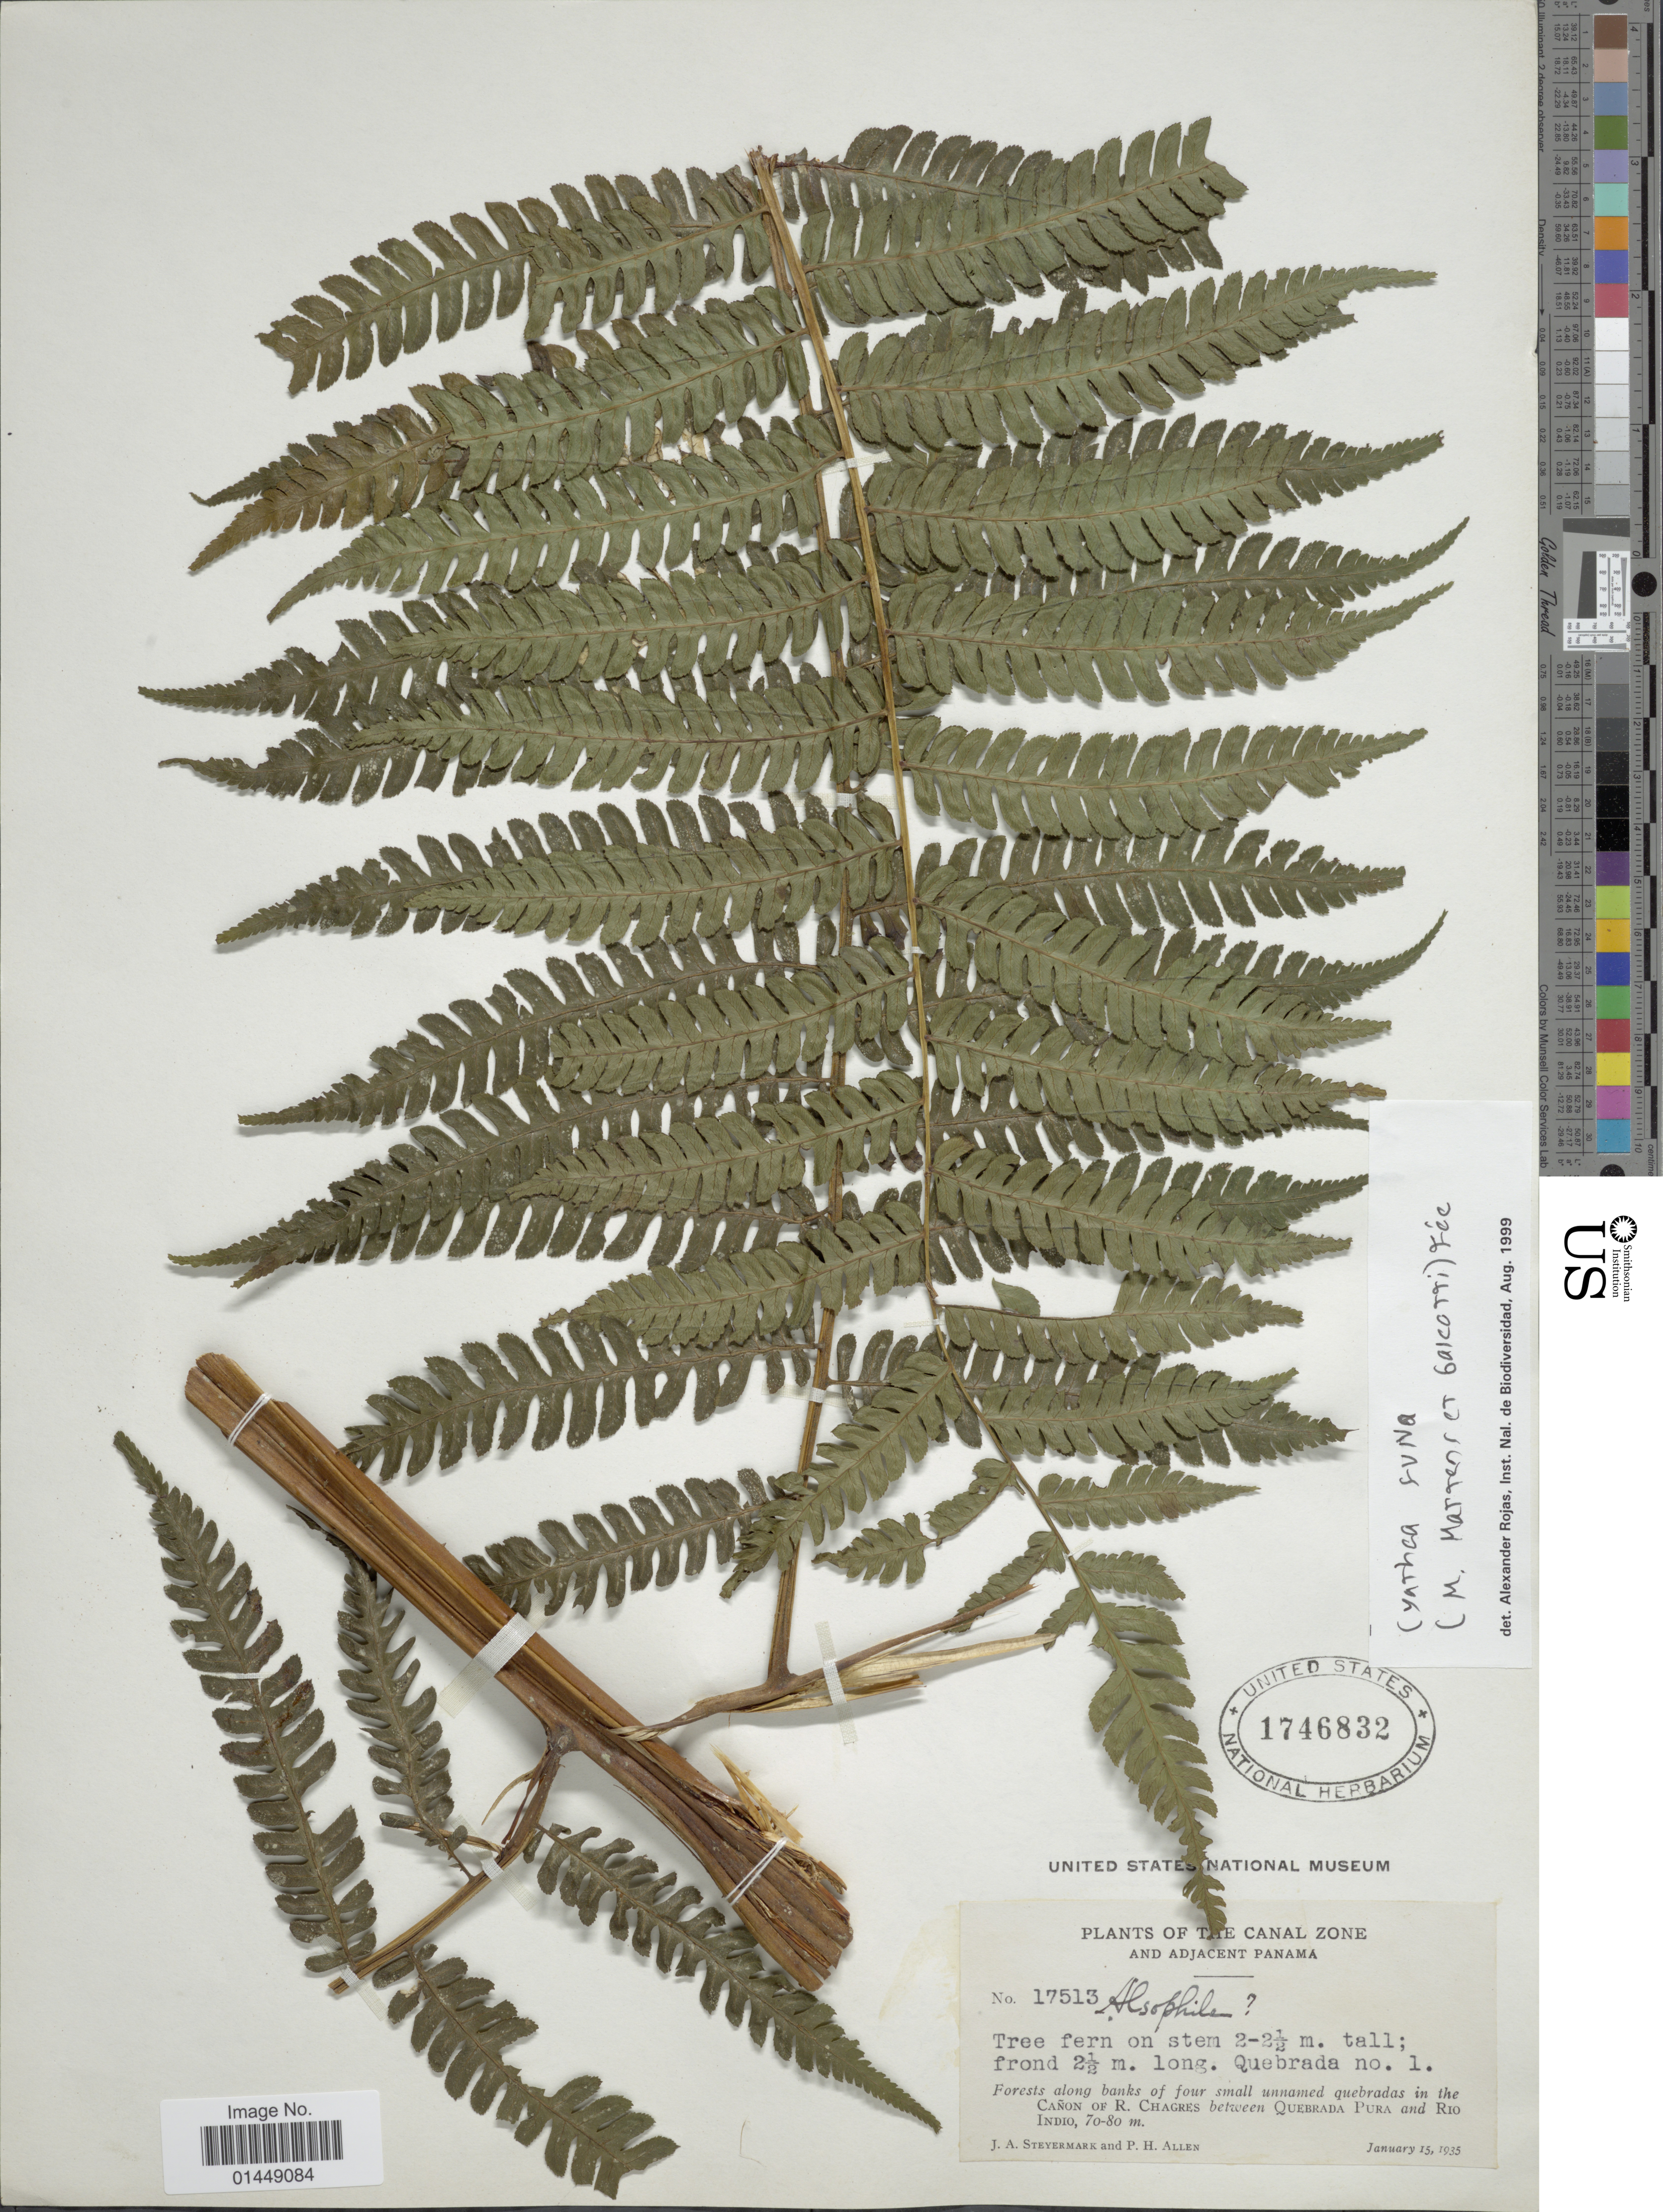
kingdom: Plantae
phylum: Tracheophyta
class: Polypodiopsida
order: Cyatheales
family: Cyatheaceae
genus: Cyathea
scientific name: Cyathea multiflora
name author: Sm.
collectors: J. Steyermark & P. H. Allen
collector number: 17513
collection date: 1935-01-15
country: Panama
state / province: Colón / Panamá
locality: Canal Zone and adjacent Panamá. Forests along banks of four small unnamed quebradas in the Cañon of R. Chagres between Quebrada Pura and Rio Indio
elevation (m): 70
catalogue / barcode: US 1746832